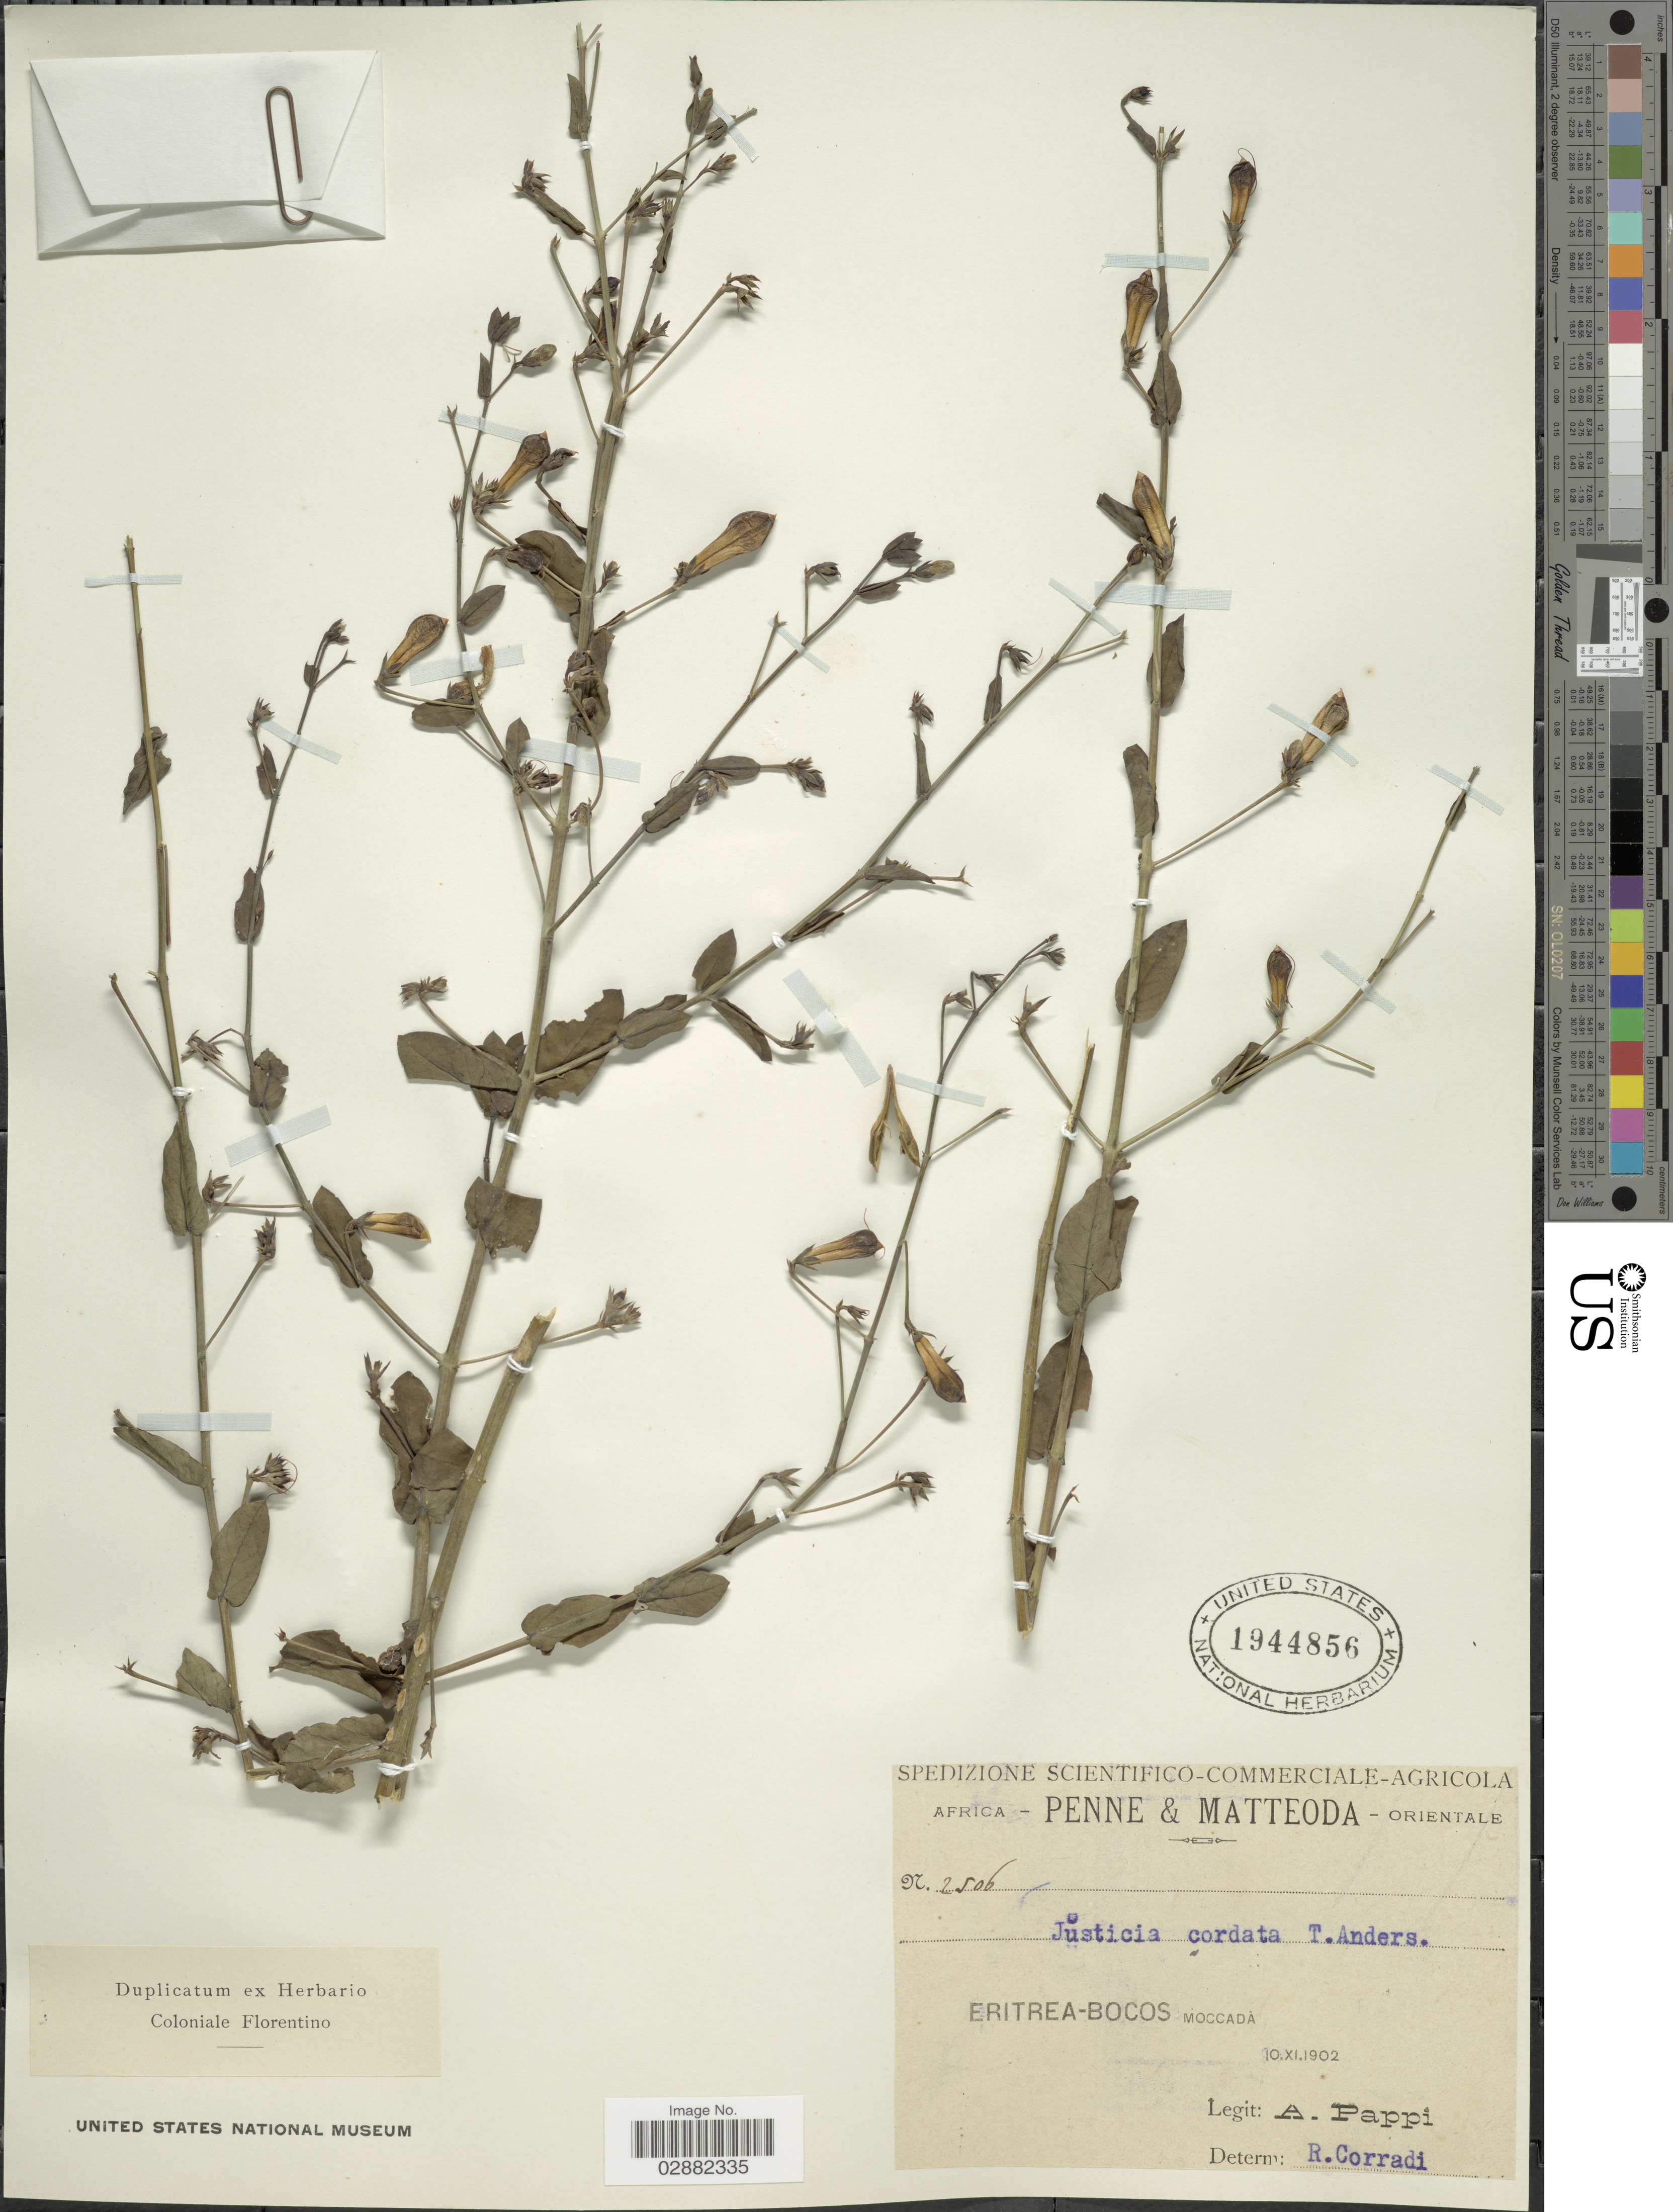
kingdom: Plantae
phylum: Tracheophyta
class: Magnoliopsida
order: Lamiales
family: Acanthaceae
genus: Justicia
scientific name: Justicia cordata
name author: (Nees) T. Anderson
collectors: A. Pappi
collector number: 2506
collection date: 1902-11-10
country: Eritrea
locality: Africa - Penne & Matteoda - Orientale. Eritrea-Bocos. Moccada.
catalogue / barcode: US 1944856